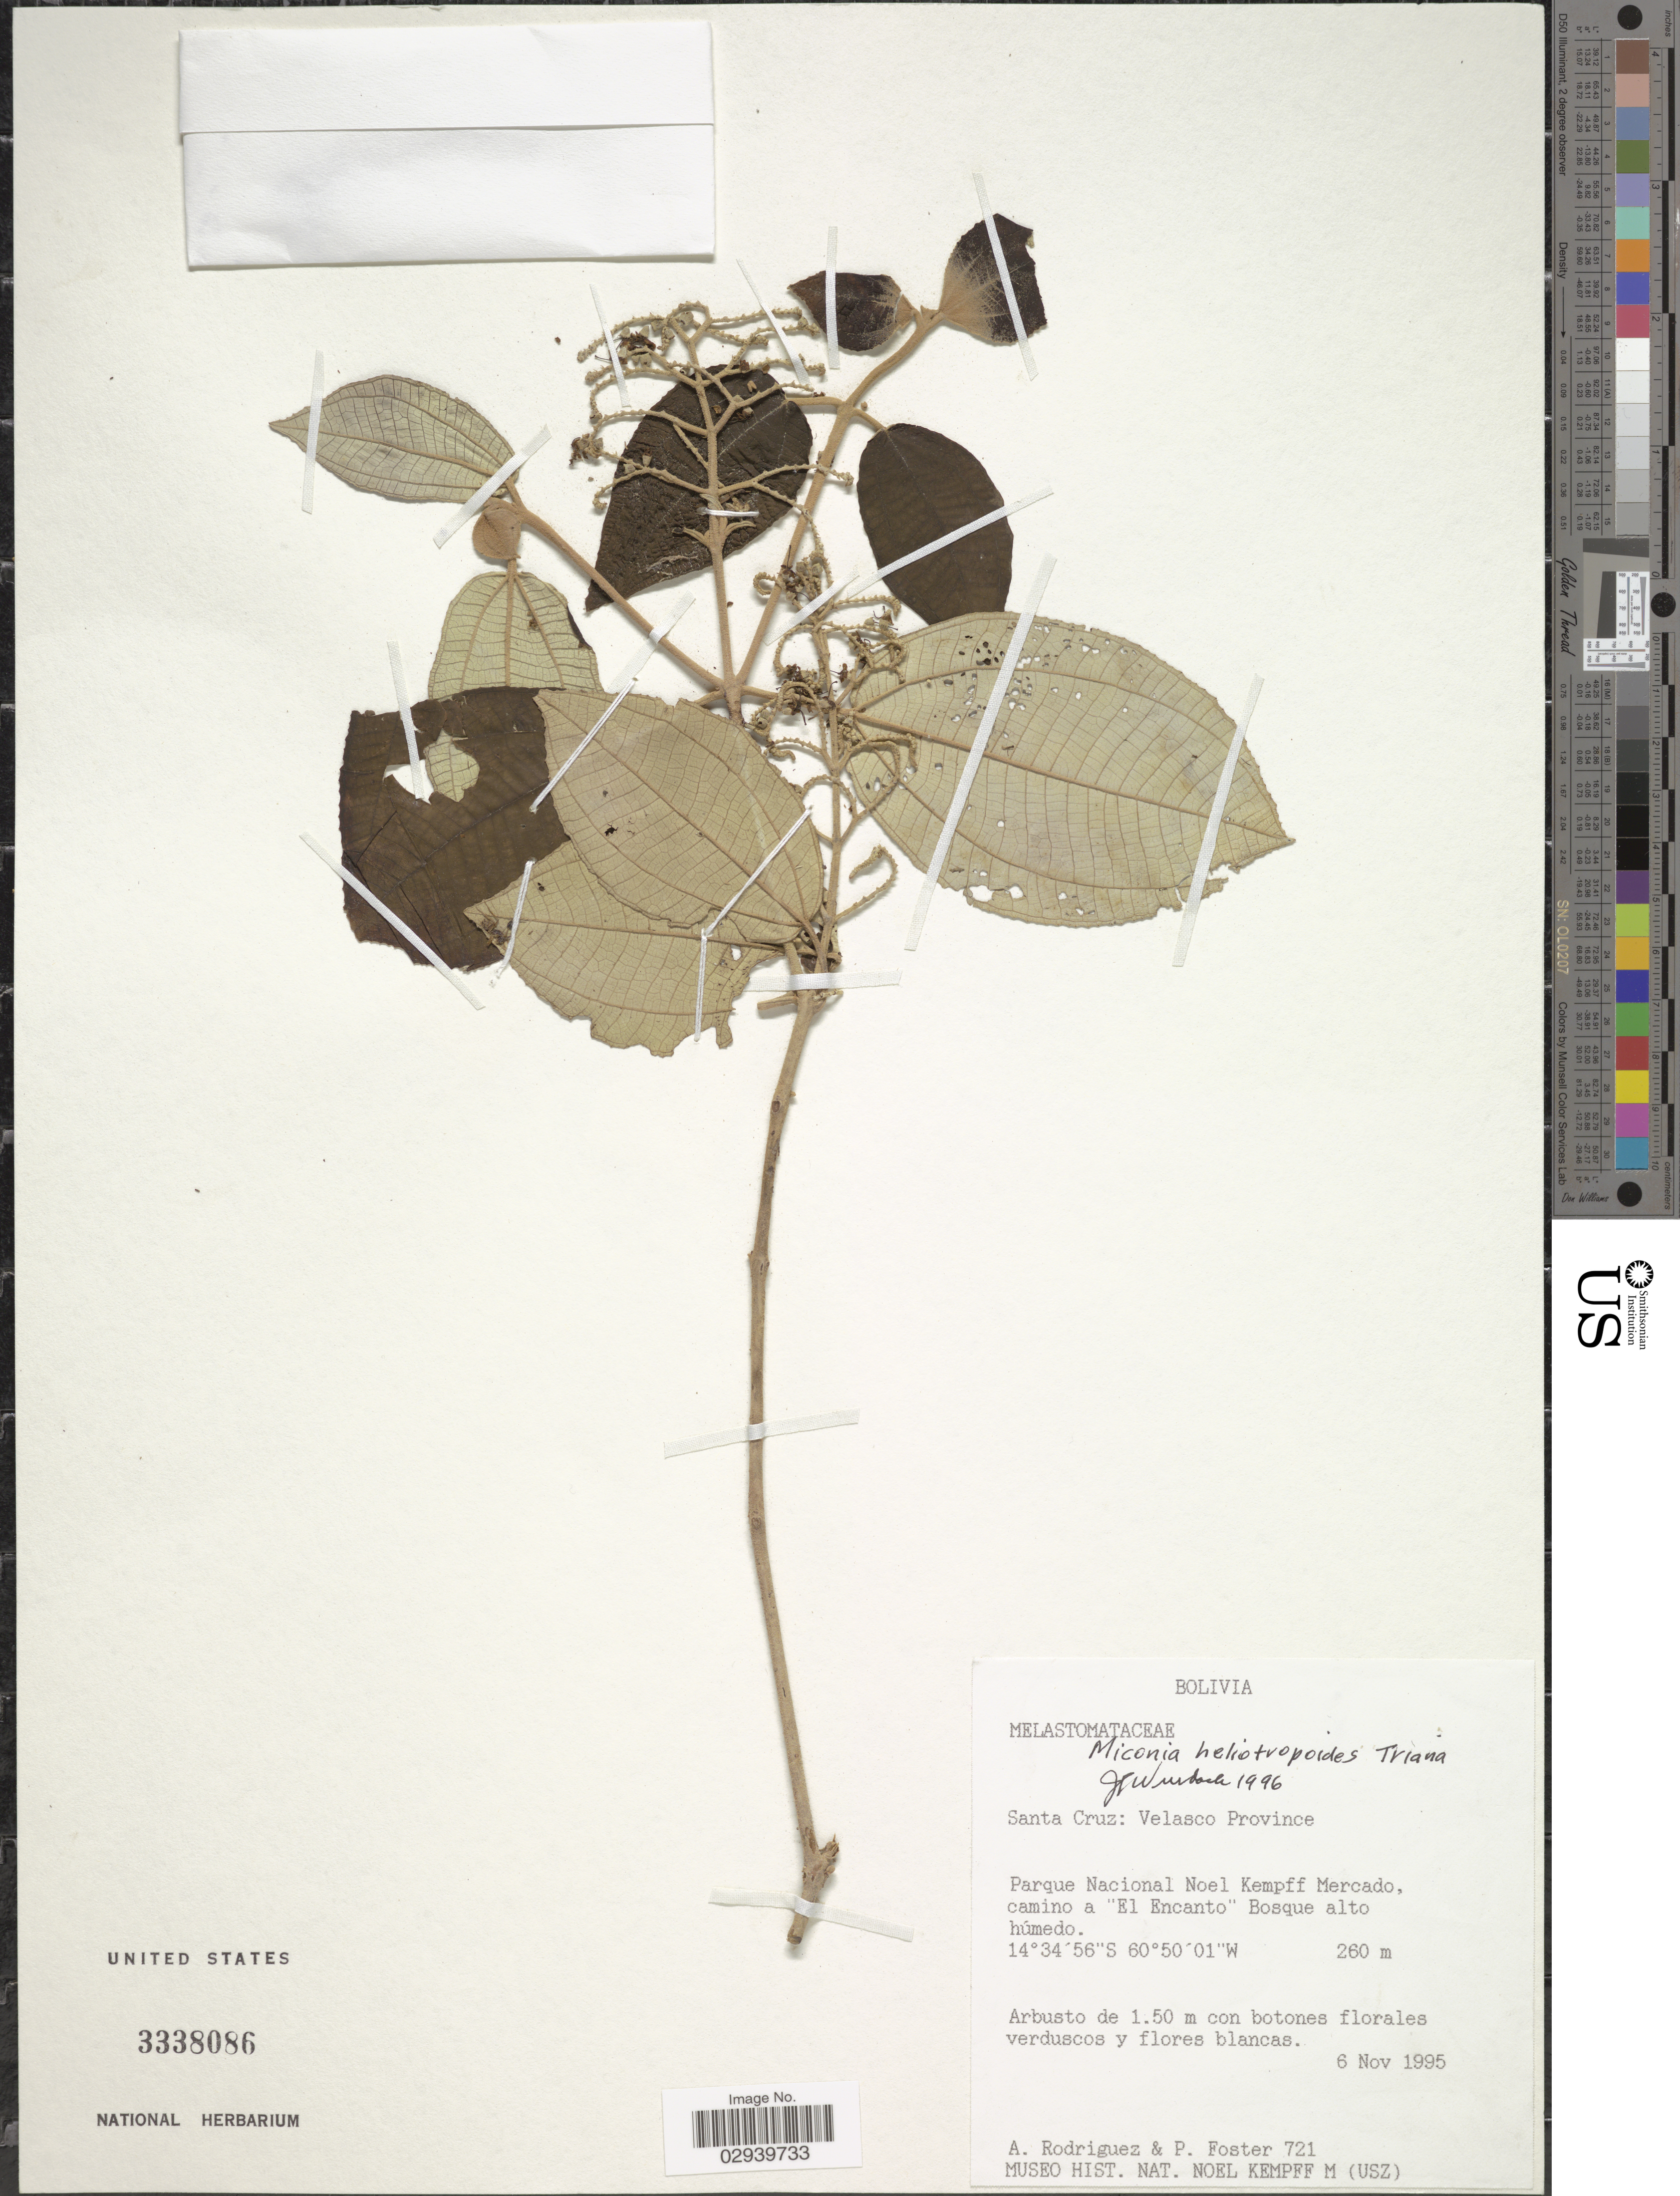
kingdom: Plantae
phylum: Tracheophyta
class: Magnoliopsida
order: Myrtales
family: Melastomataceae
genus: Miconia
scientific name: Miconia heliotropoides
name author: Triana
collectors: A. Rodriguez & P. Foster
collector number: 721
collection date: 1995-11-06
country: Bolivia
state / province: Santa Cruz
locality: Velasco Province, Parque Nacional Noel Kempff Mercado, camino a "El Encanto" Bosque alto húmedo.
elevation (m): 260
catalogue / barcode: US 3338086